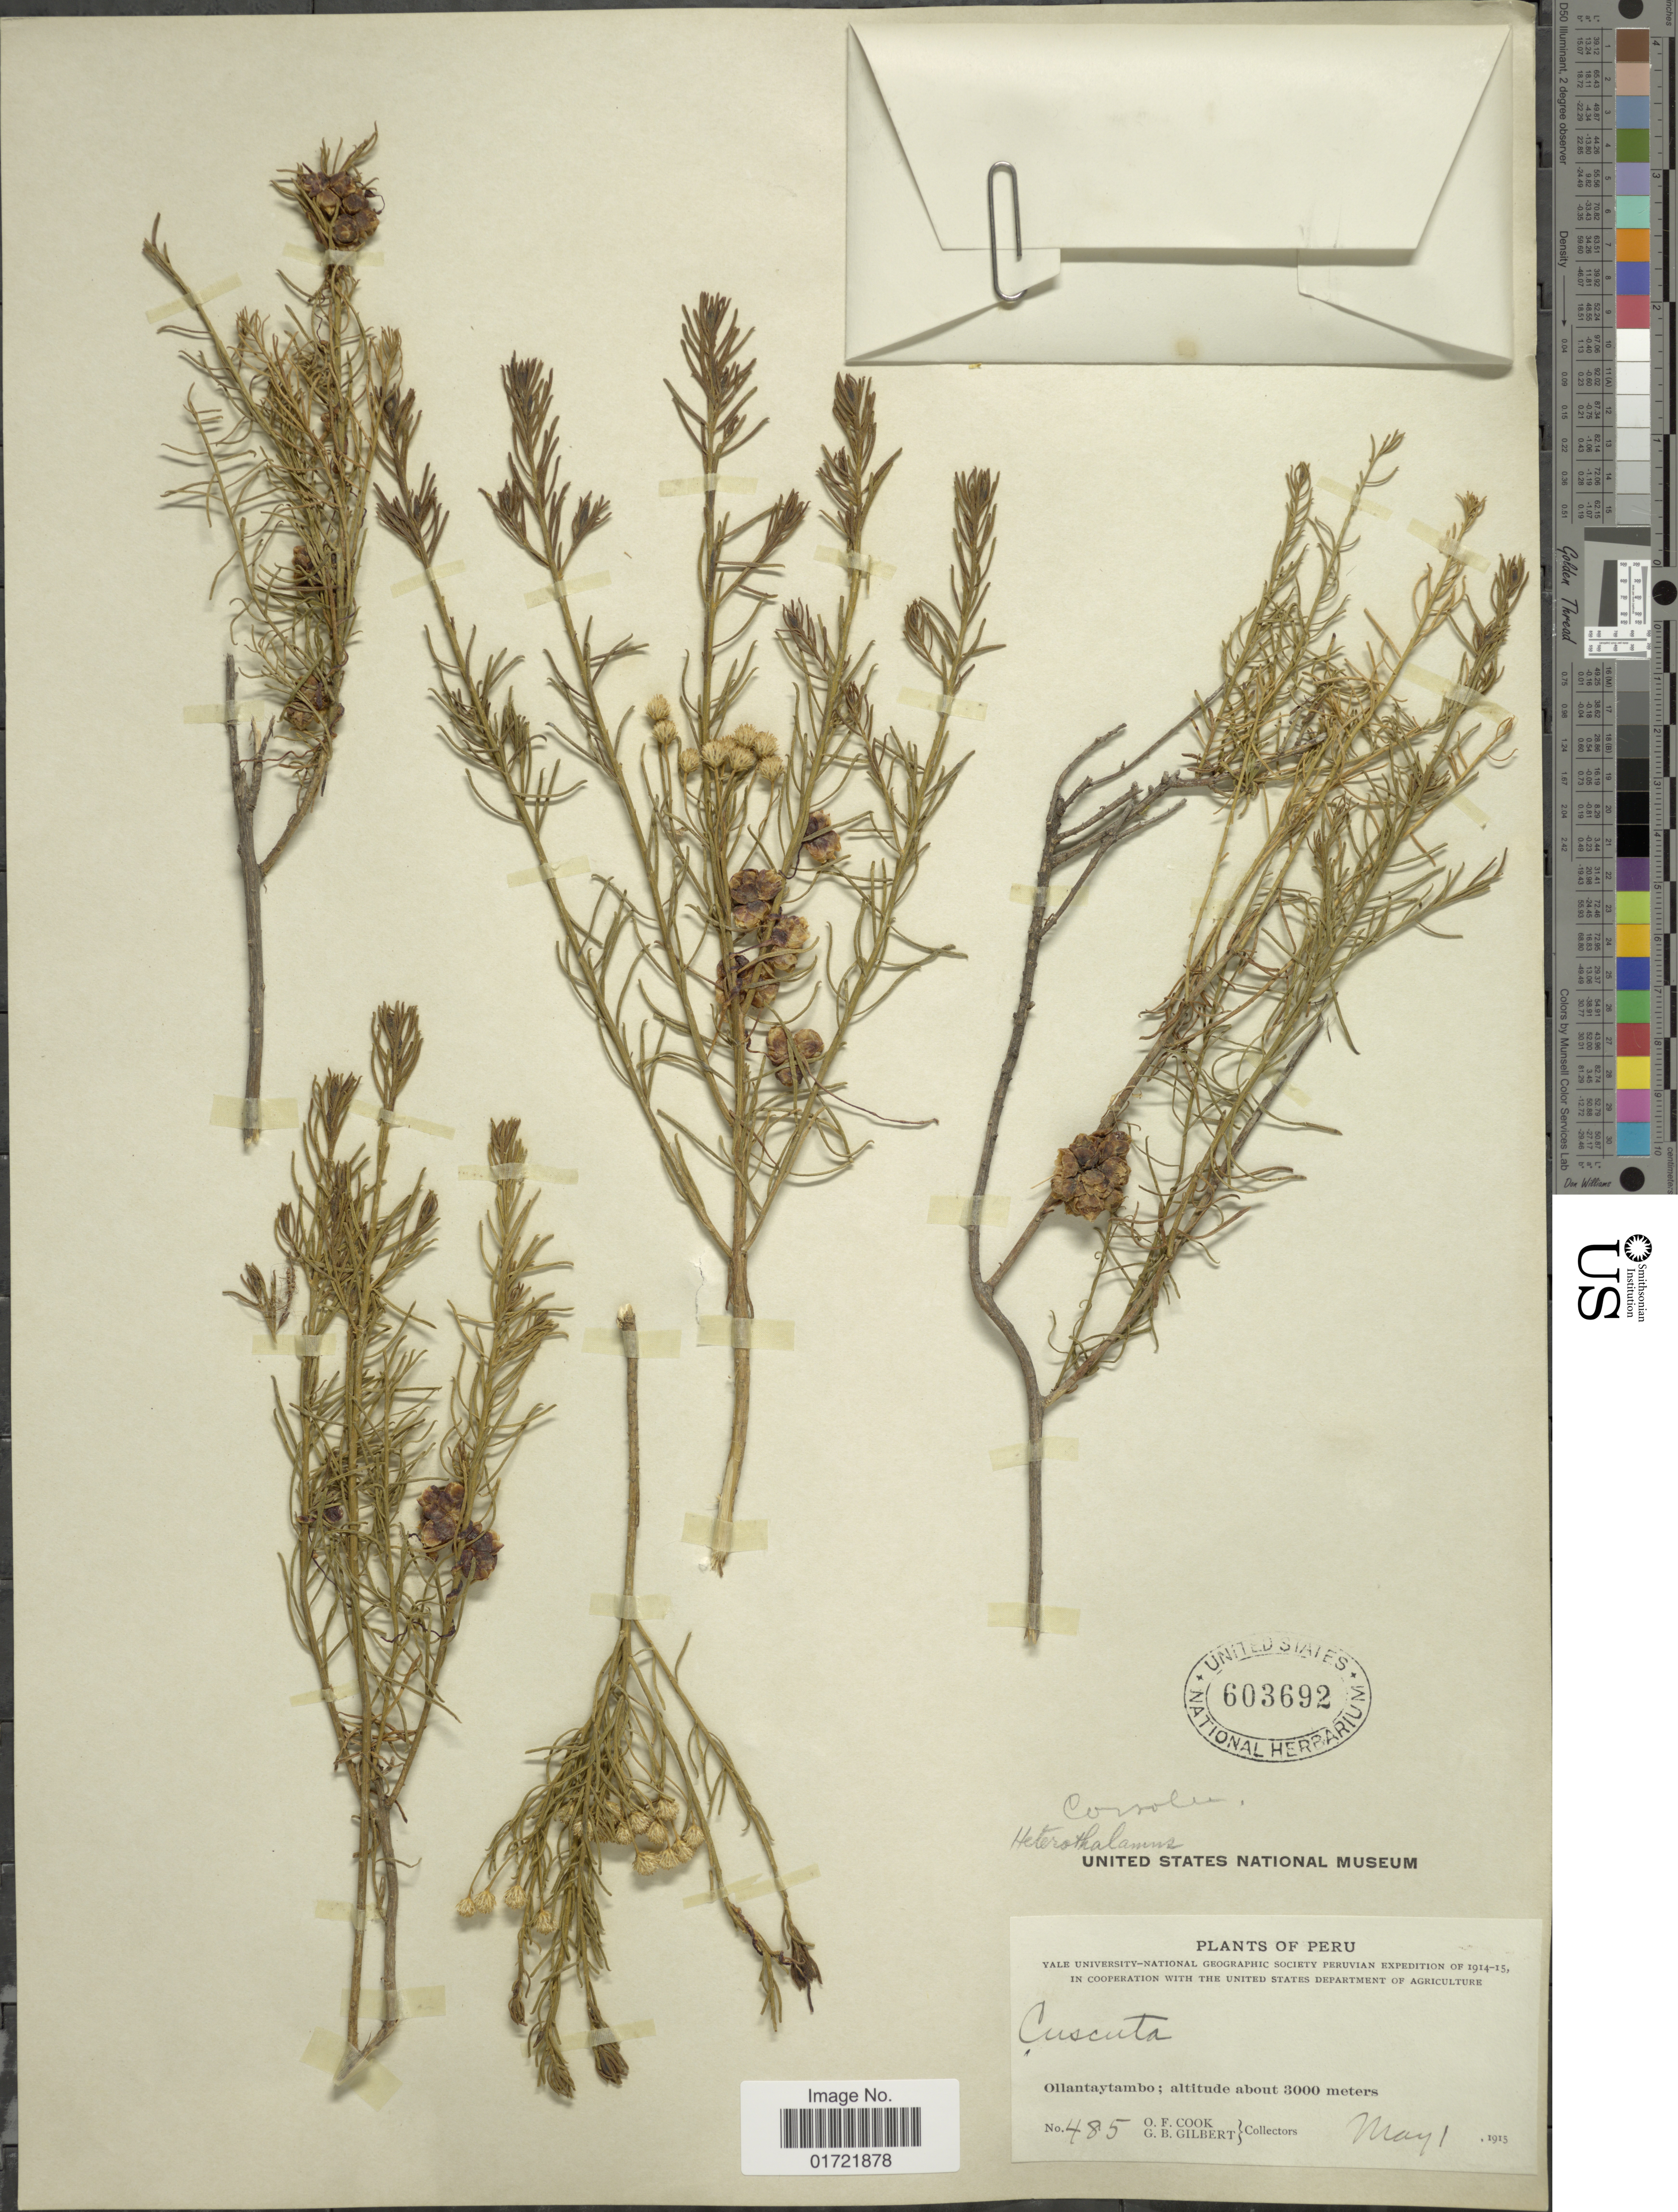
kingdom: Plantae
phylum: Tracheophyta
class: Magnoliopsida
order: Asterales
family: Asteraceae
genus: Baccharis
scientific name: Baccharis bolivensis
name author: (Wedd.) Cabrera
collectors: O. F. Cook & G. B. Gilbert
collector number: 485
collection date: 1915-05-01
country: Peru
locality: Ollantaytambo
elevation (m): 3000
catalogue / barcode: US 603692